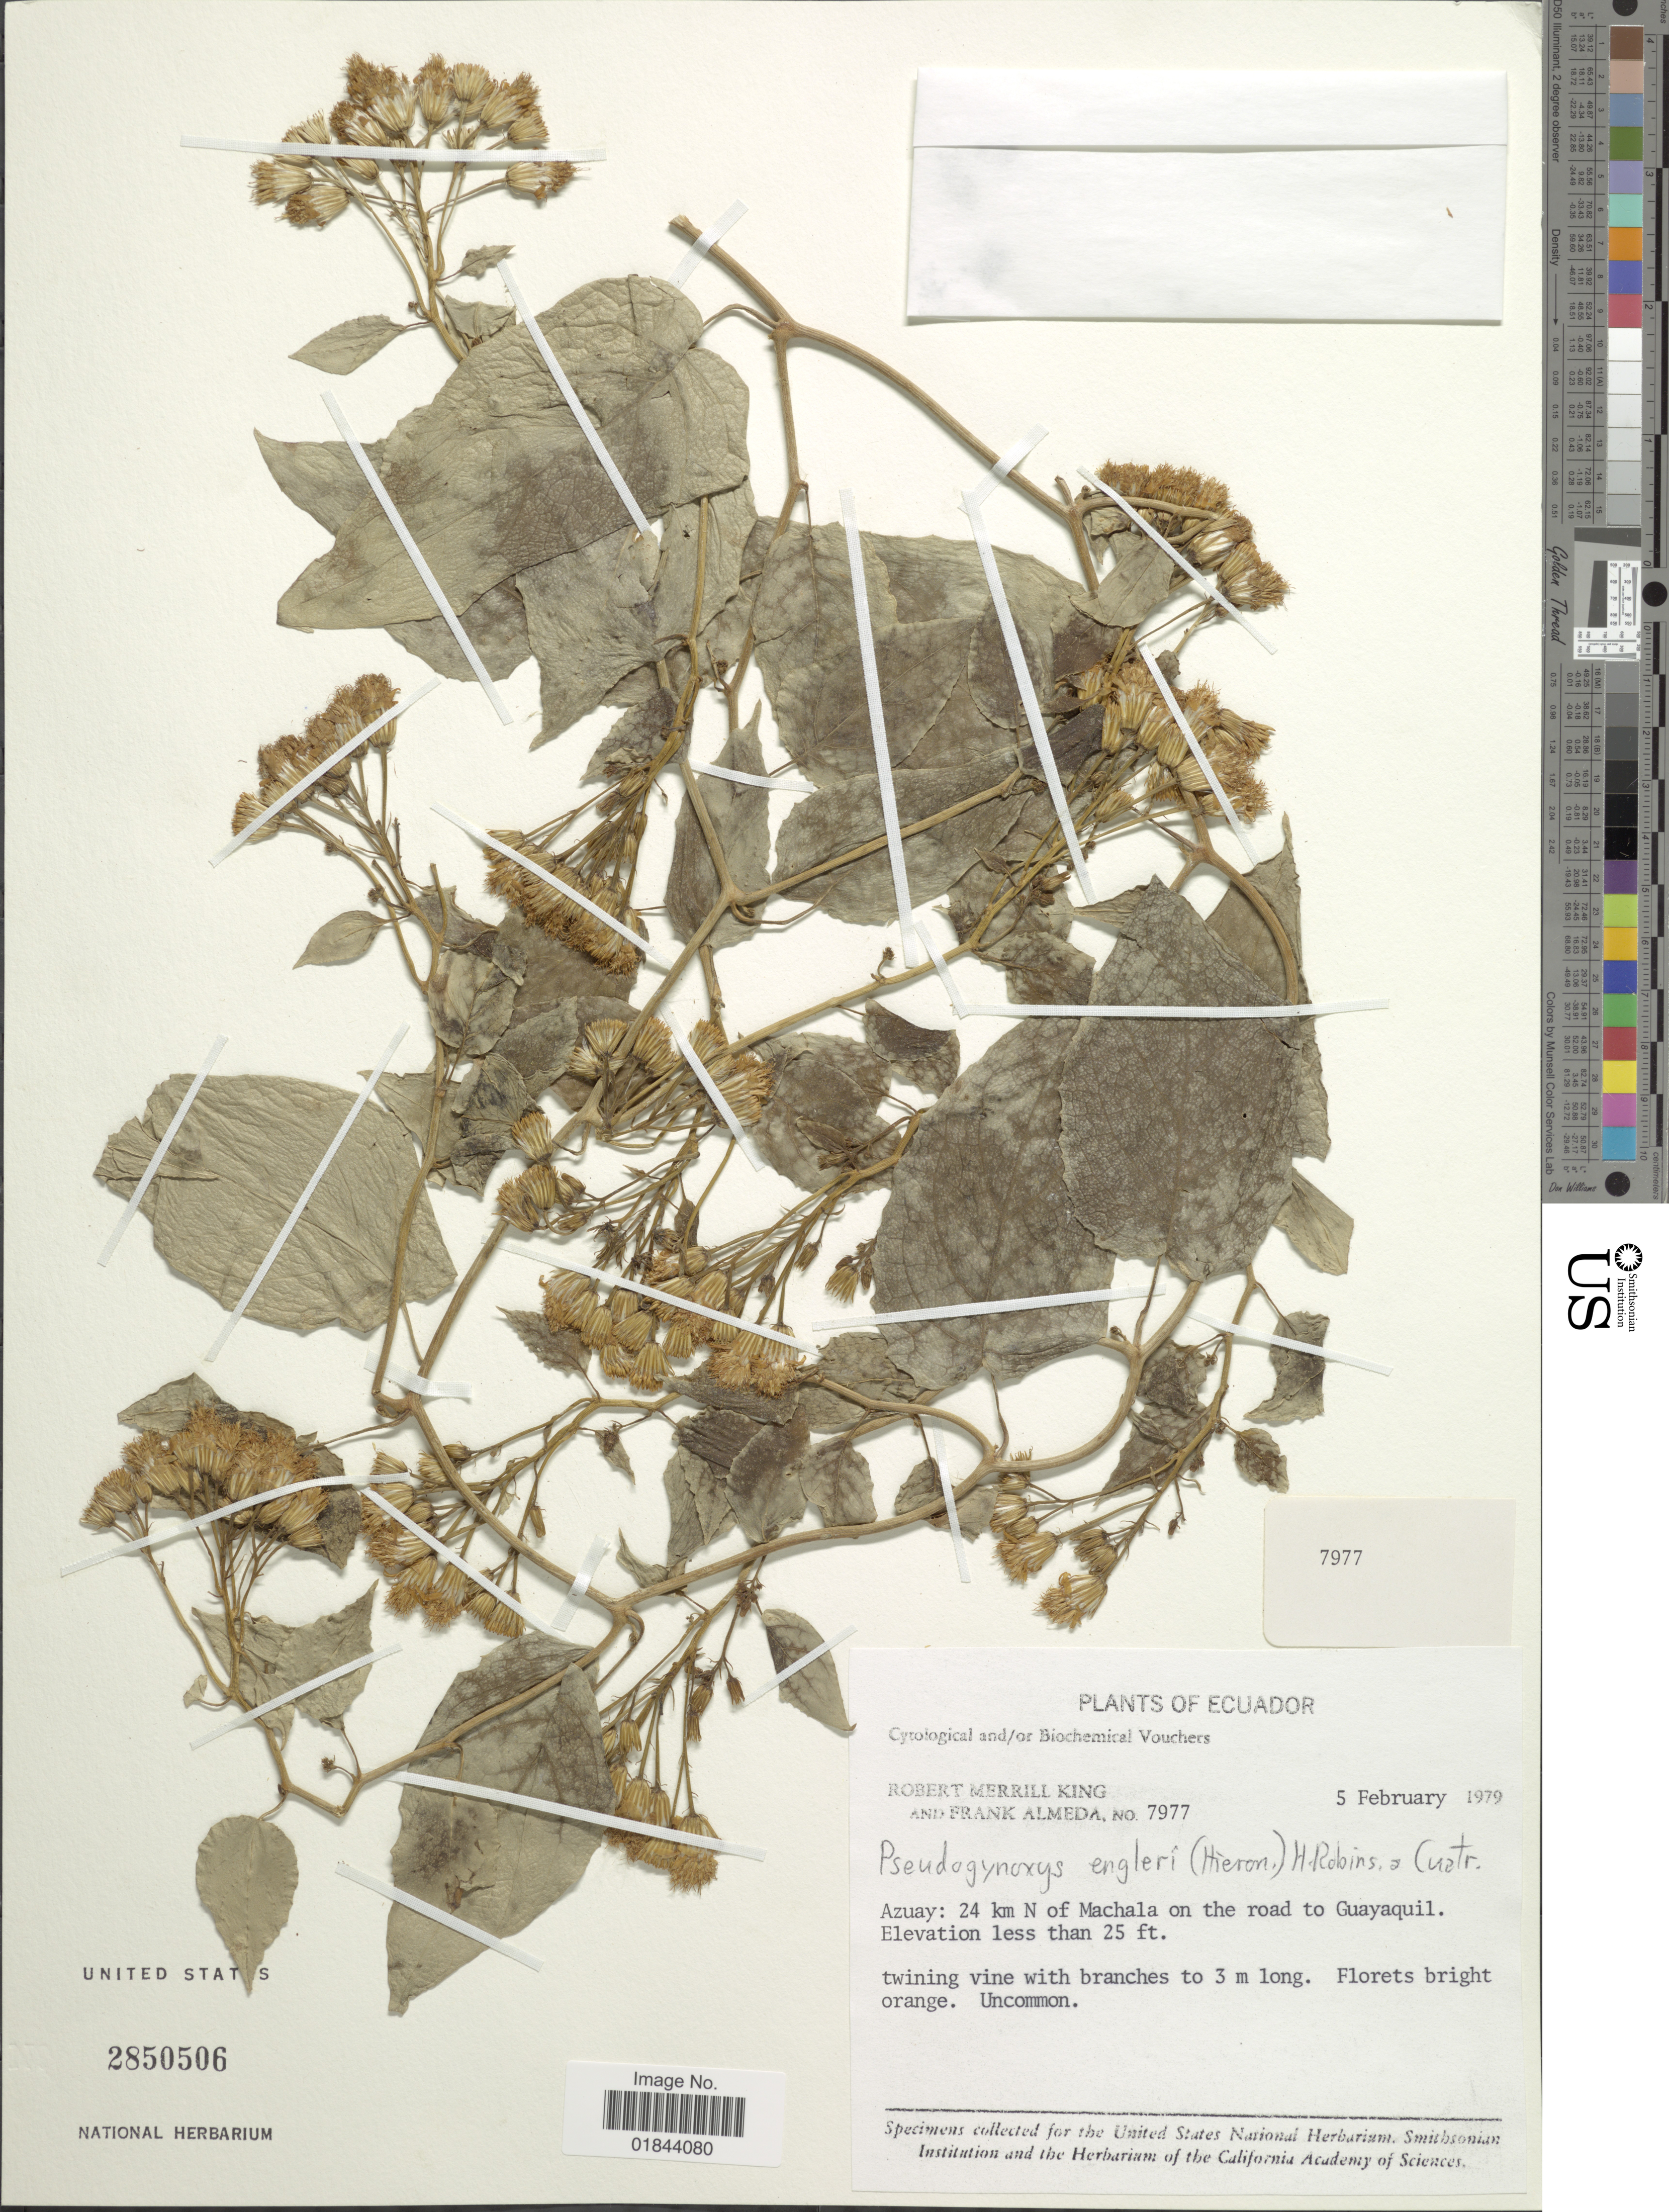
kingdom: Plantae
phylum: Tracheophyta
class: Magnoliopsida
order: Asterales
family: Asteraceae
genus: Pseudogynoxys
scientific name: Pseudogynoxys engleri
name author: (Hieron.) H. Rob. & Cuatrec.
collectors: R. M. King & F. Almeda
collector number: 7977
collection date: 1979-02-05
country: Ecuador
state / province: Azuay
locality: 24 km N of Machala on the road to Guayaquil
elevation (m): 8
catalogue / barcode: US 2850506